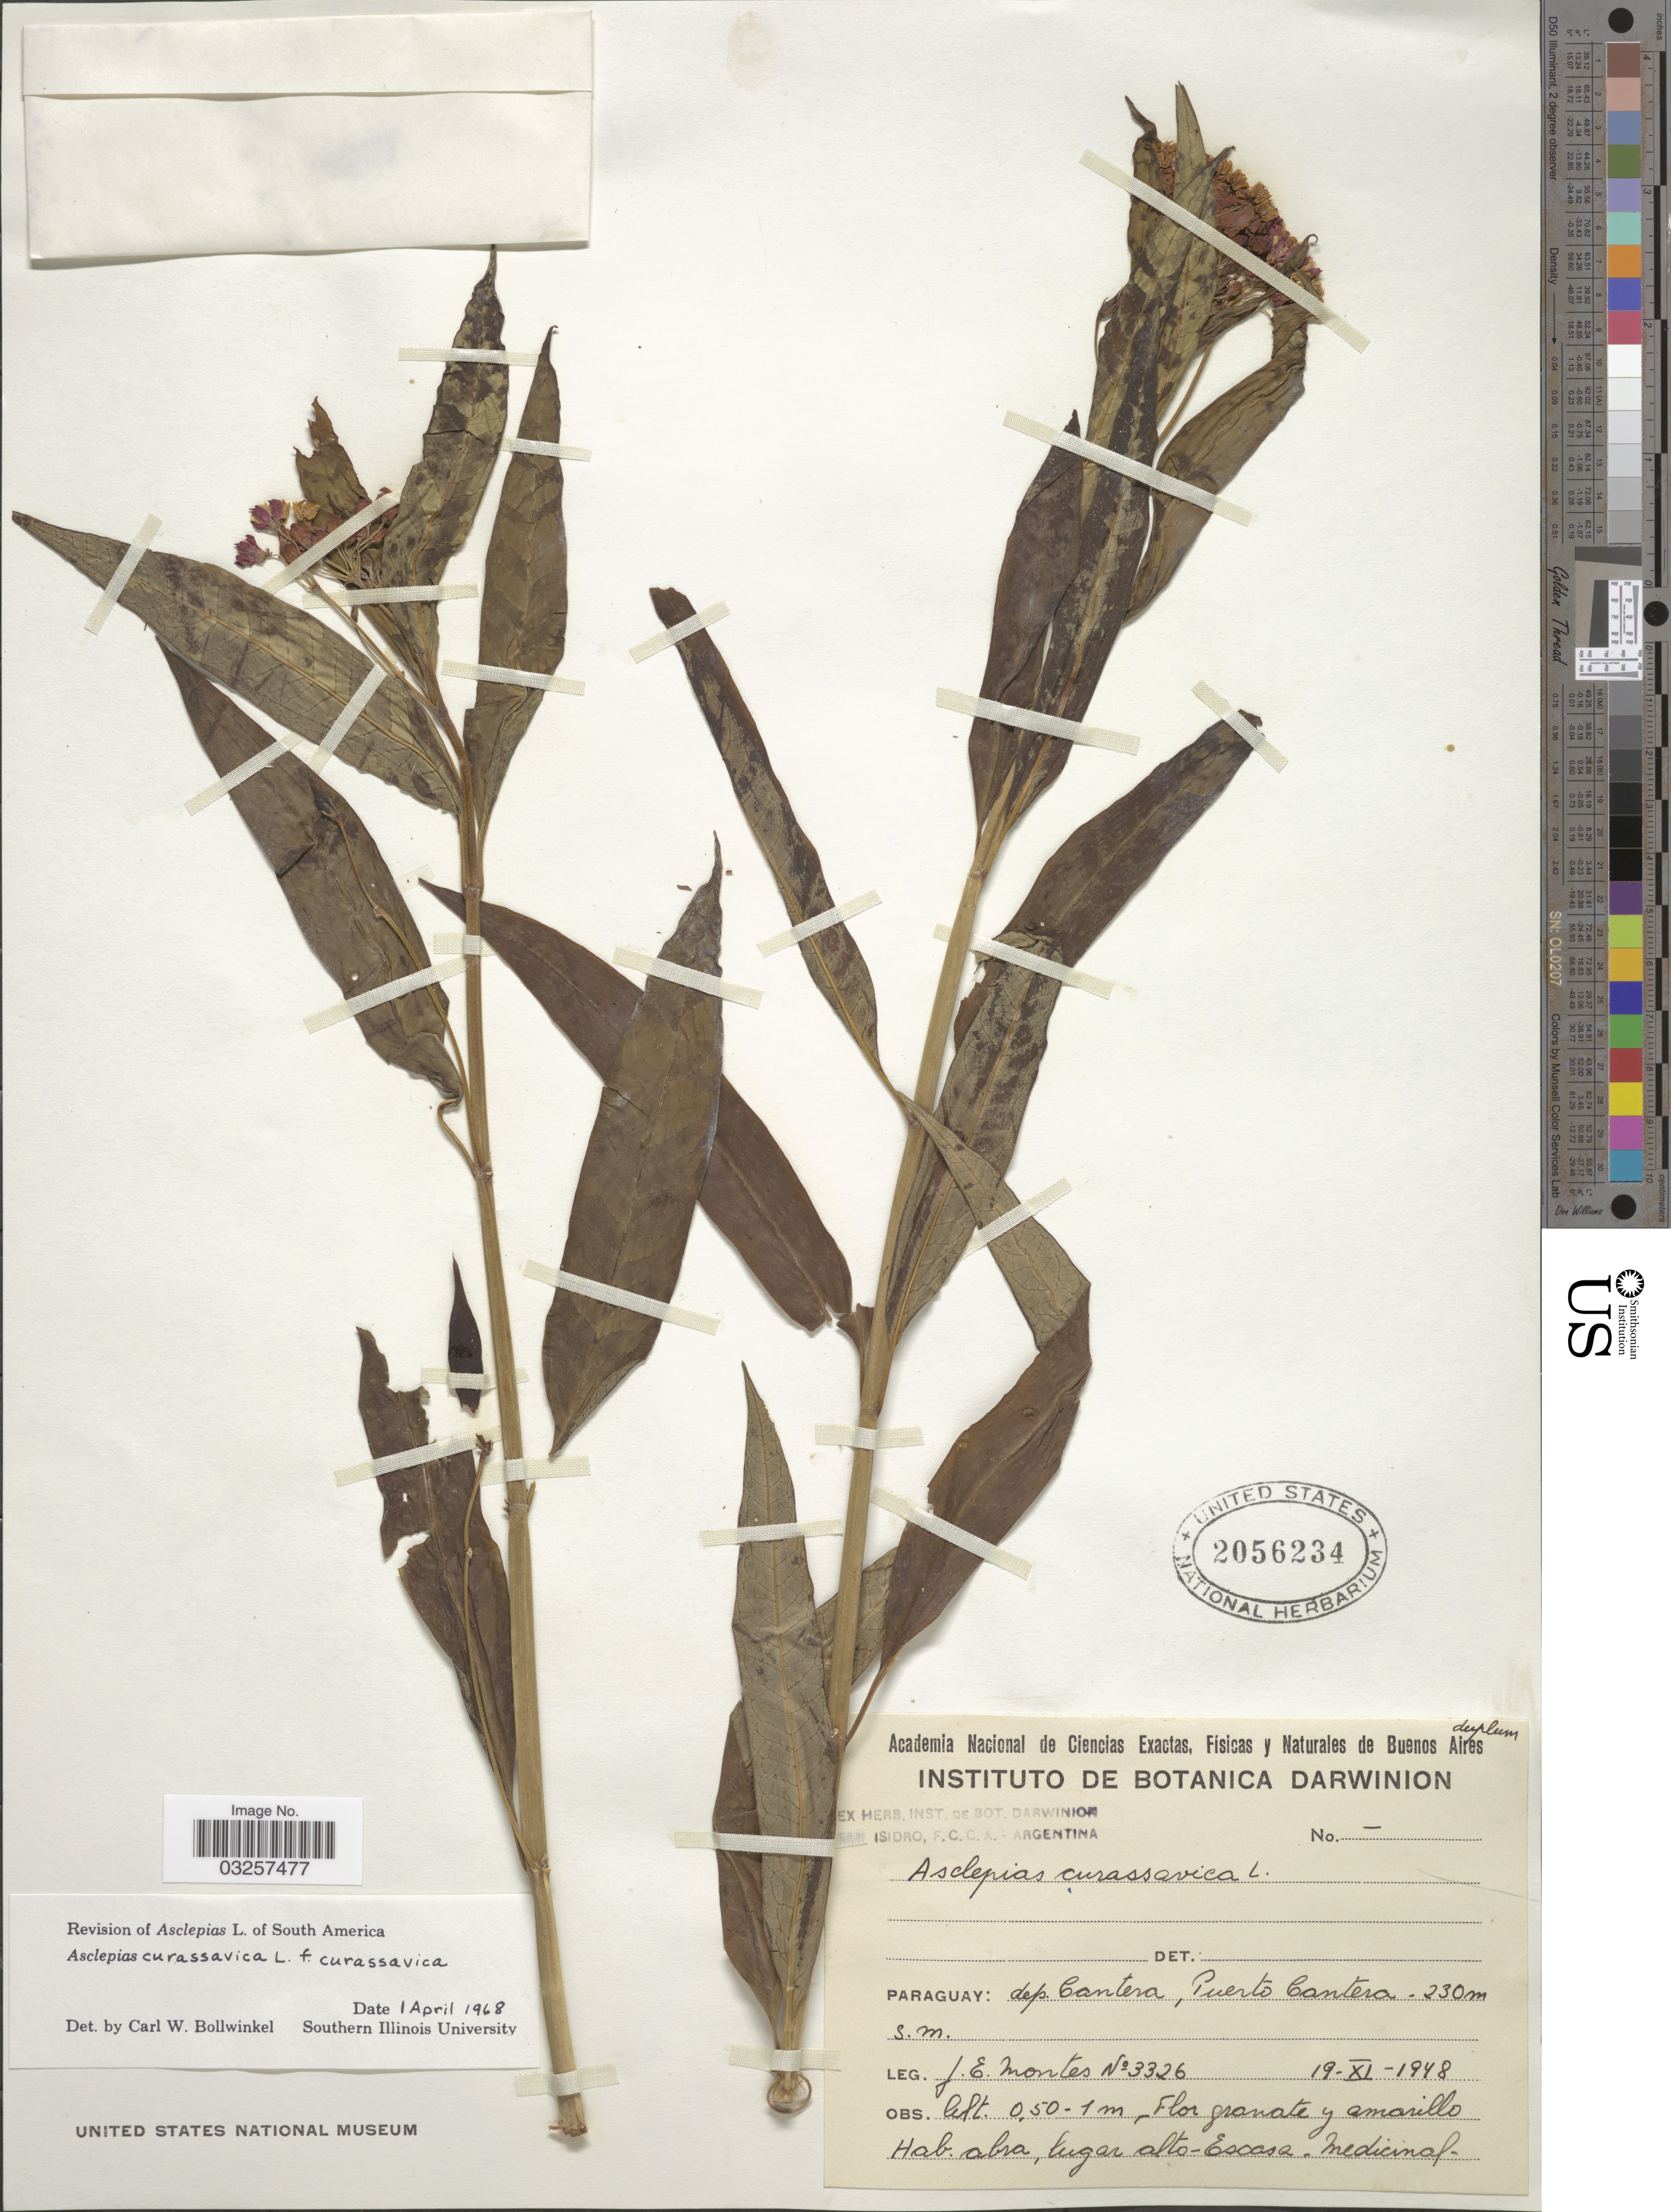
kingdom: Plantae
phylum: Tracheophyta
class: Magnoliopsida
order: Gentianales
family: Apocynaceae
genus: Asclepias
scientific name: Asclepias curassavica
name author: L.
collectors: J. E. Montes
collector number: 3326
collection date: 1948-11-19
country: Paraguay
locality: Dep. Cantera, Puerto Cantera.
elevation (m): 230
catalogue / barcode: US 2056234